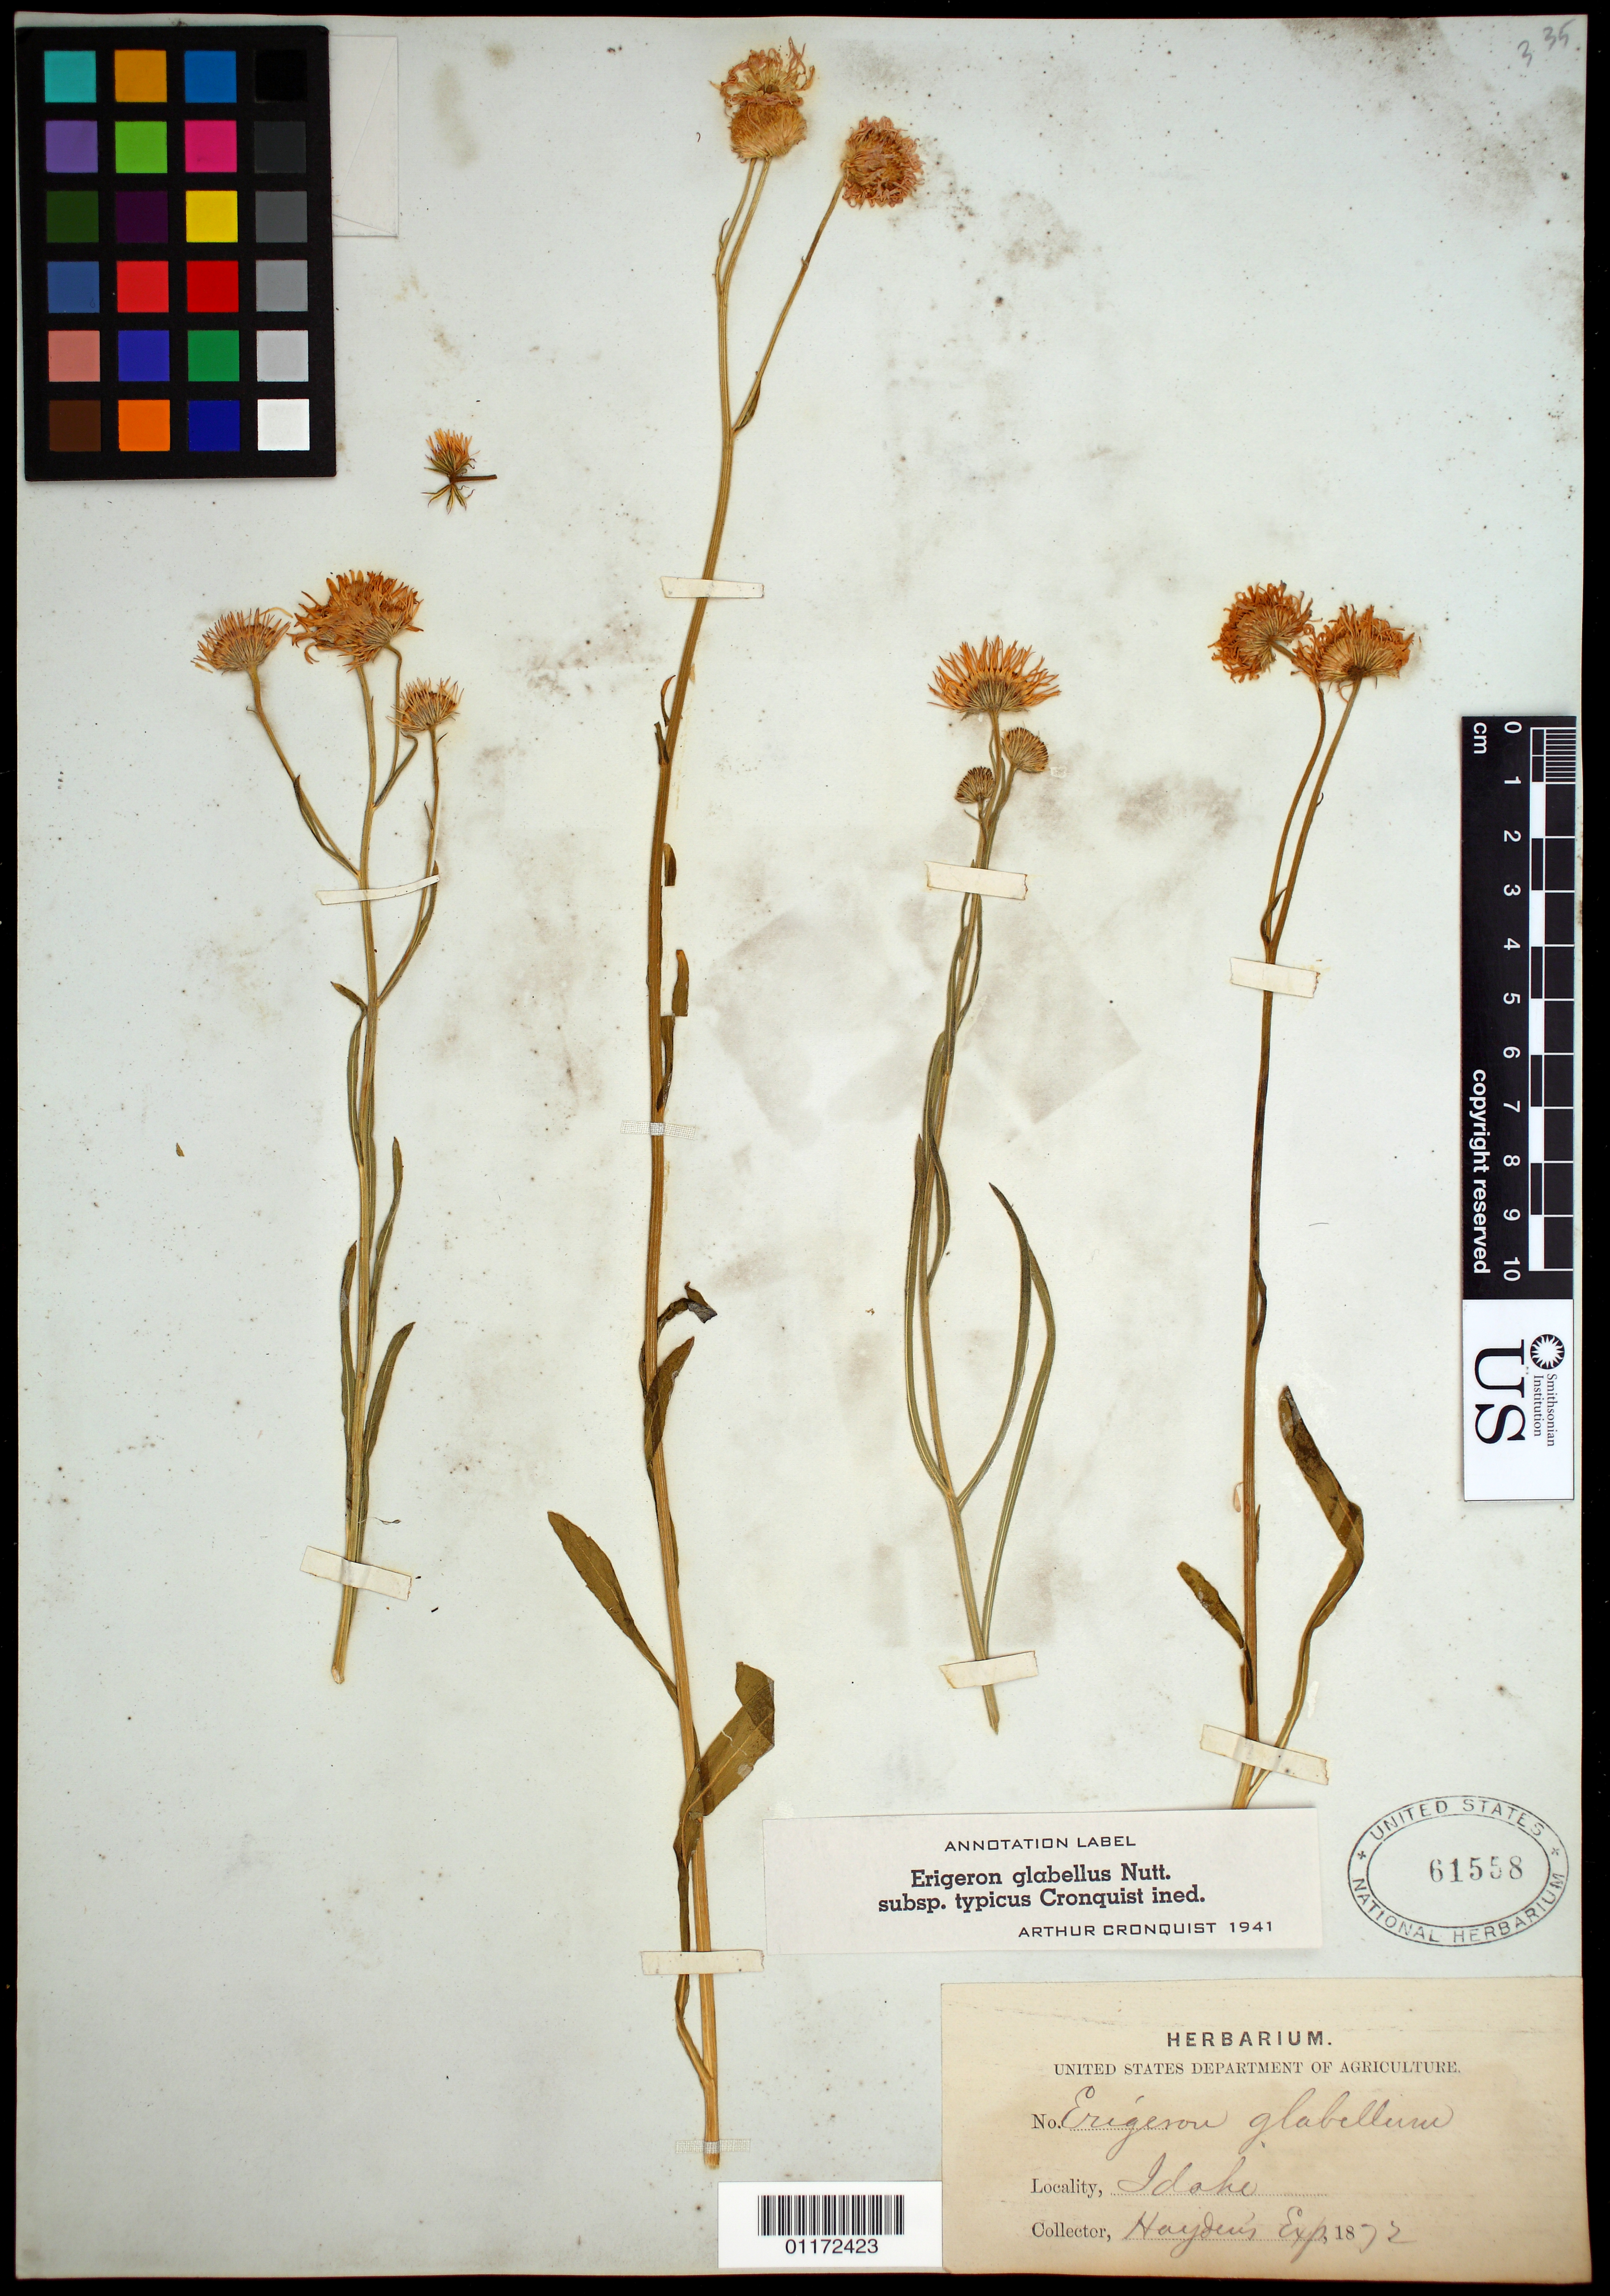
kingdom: Plantae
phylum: Tracheophyta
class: Magnoliopsida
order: Asterales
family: Asteraceae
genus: Erigeron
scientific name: Erigeron glabellus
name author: Nutt.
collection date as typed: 1872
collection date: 1872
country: United States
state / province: Idaho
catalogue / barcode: US 61558